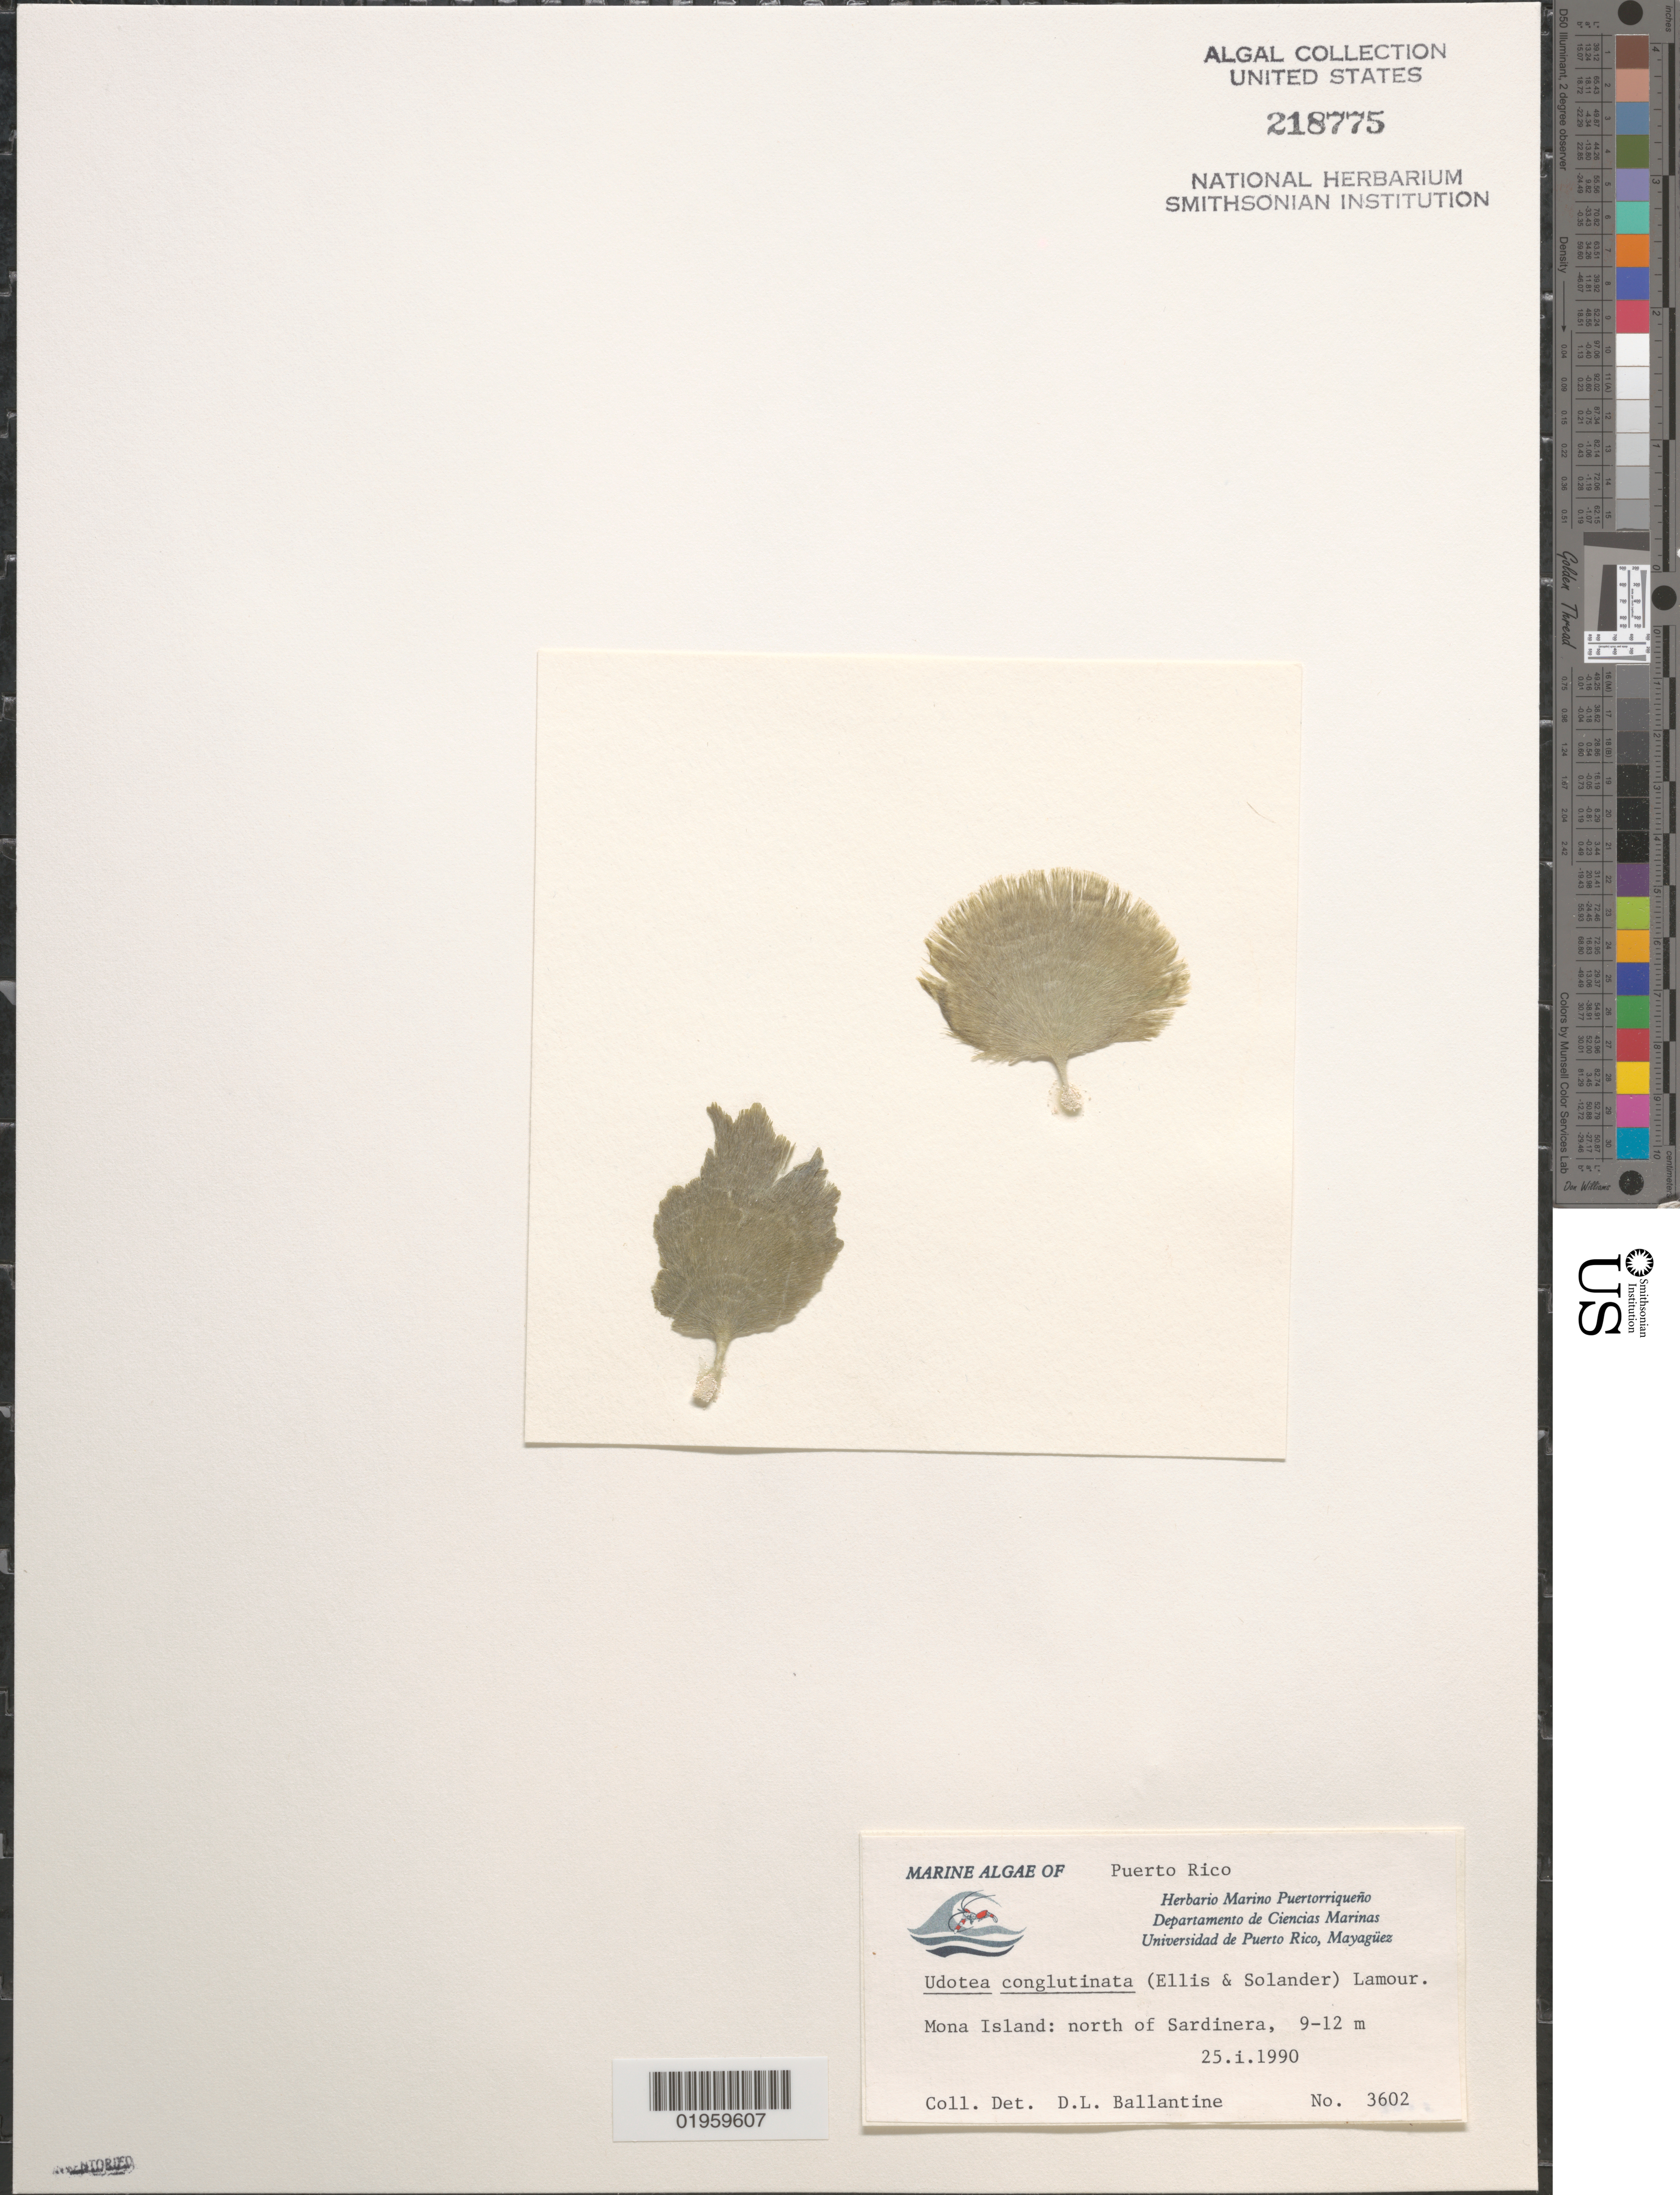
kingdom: Plantae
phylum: Chlorophyta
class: Ulvophyceae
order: Bryopsidales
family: Udoteaceae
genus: Udotea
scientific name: Udotea conglutinata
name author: (Ellis & Sol.) J.V.Lamouroux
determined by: Ballantine, D. L.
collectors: D.L. Ballantine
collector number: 3602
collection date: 1990-01-25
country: Puerto Rico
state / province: Mayagüez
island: Mona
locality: North of Sardinera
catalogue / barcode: US 218775